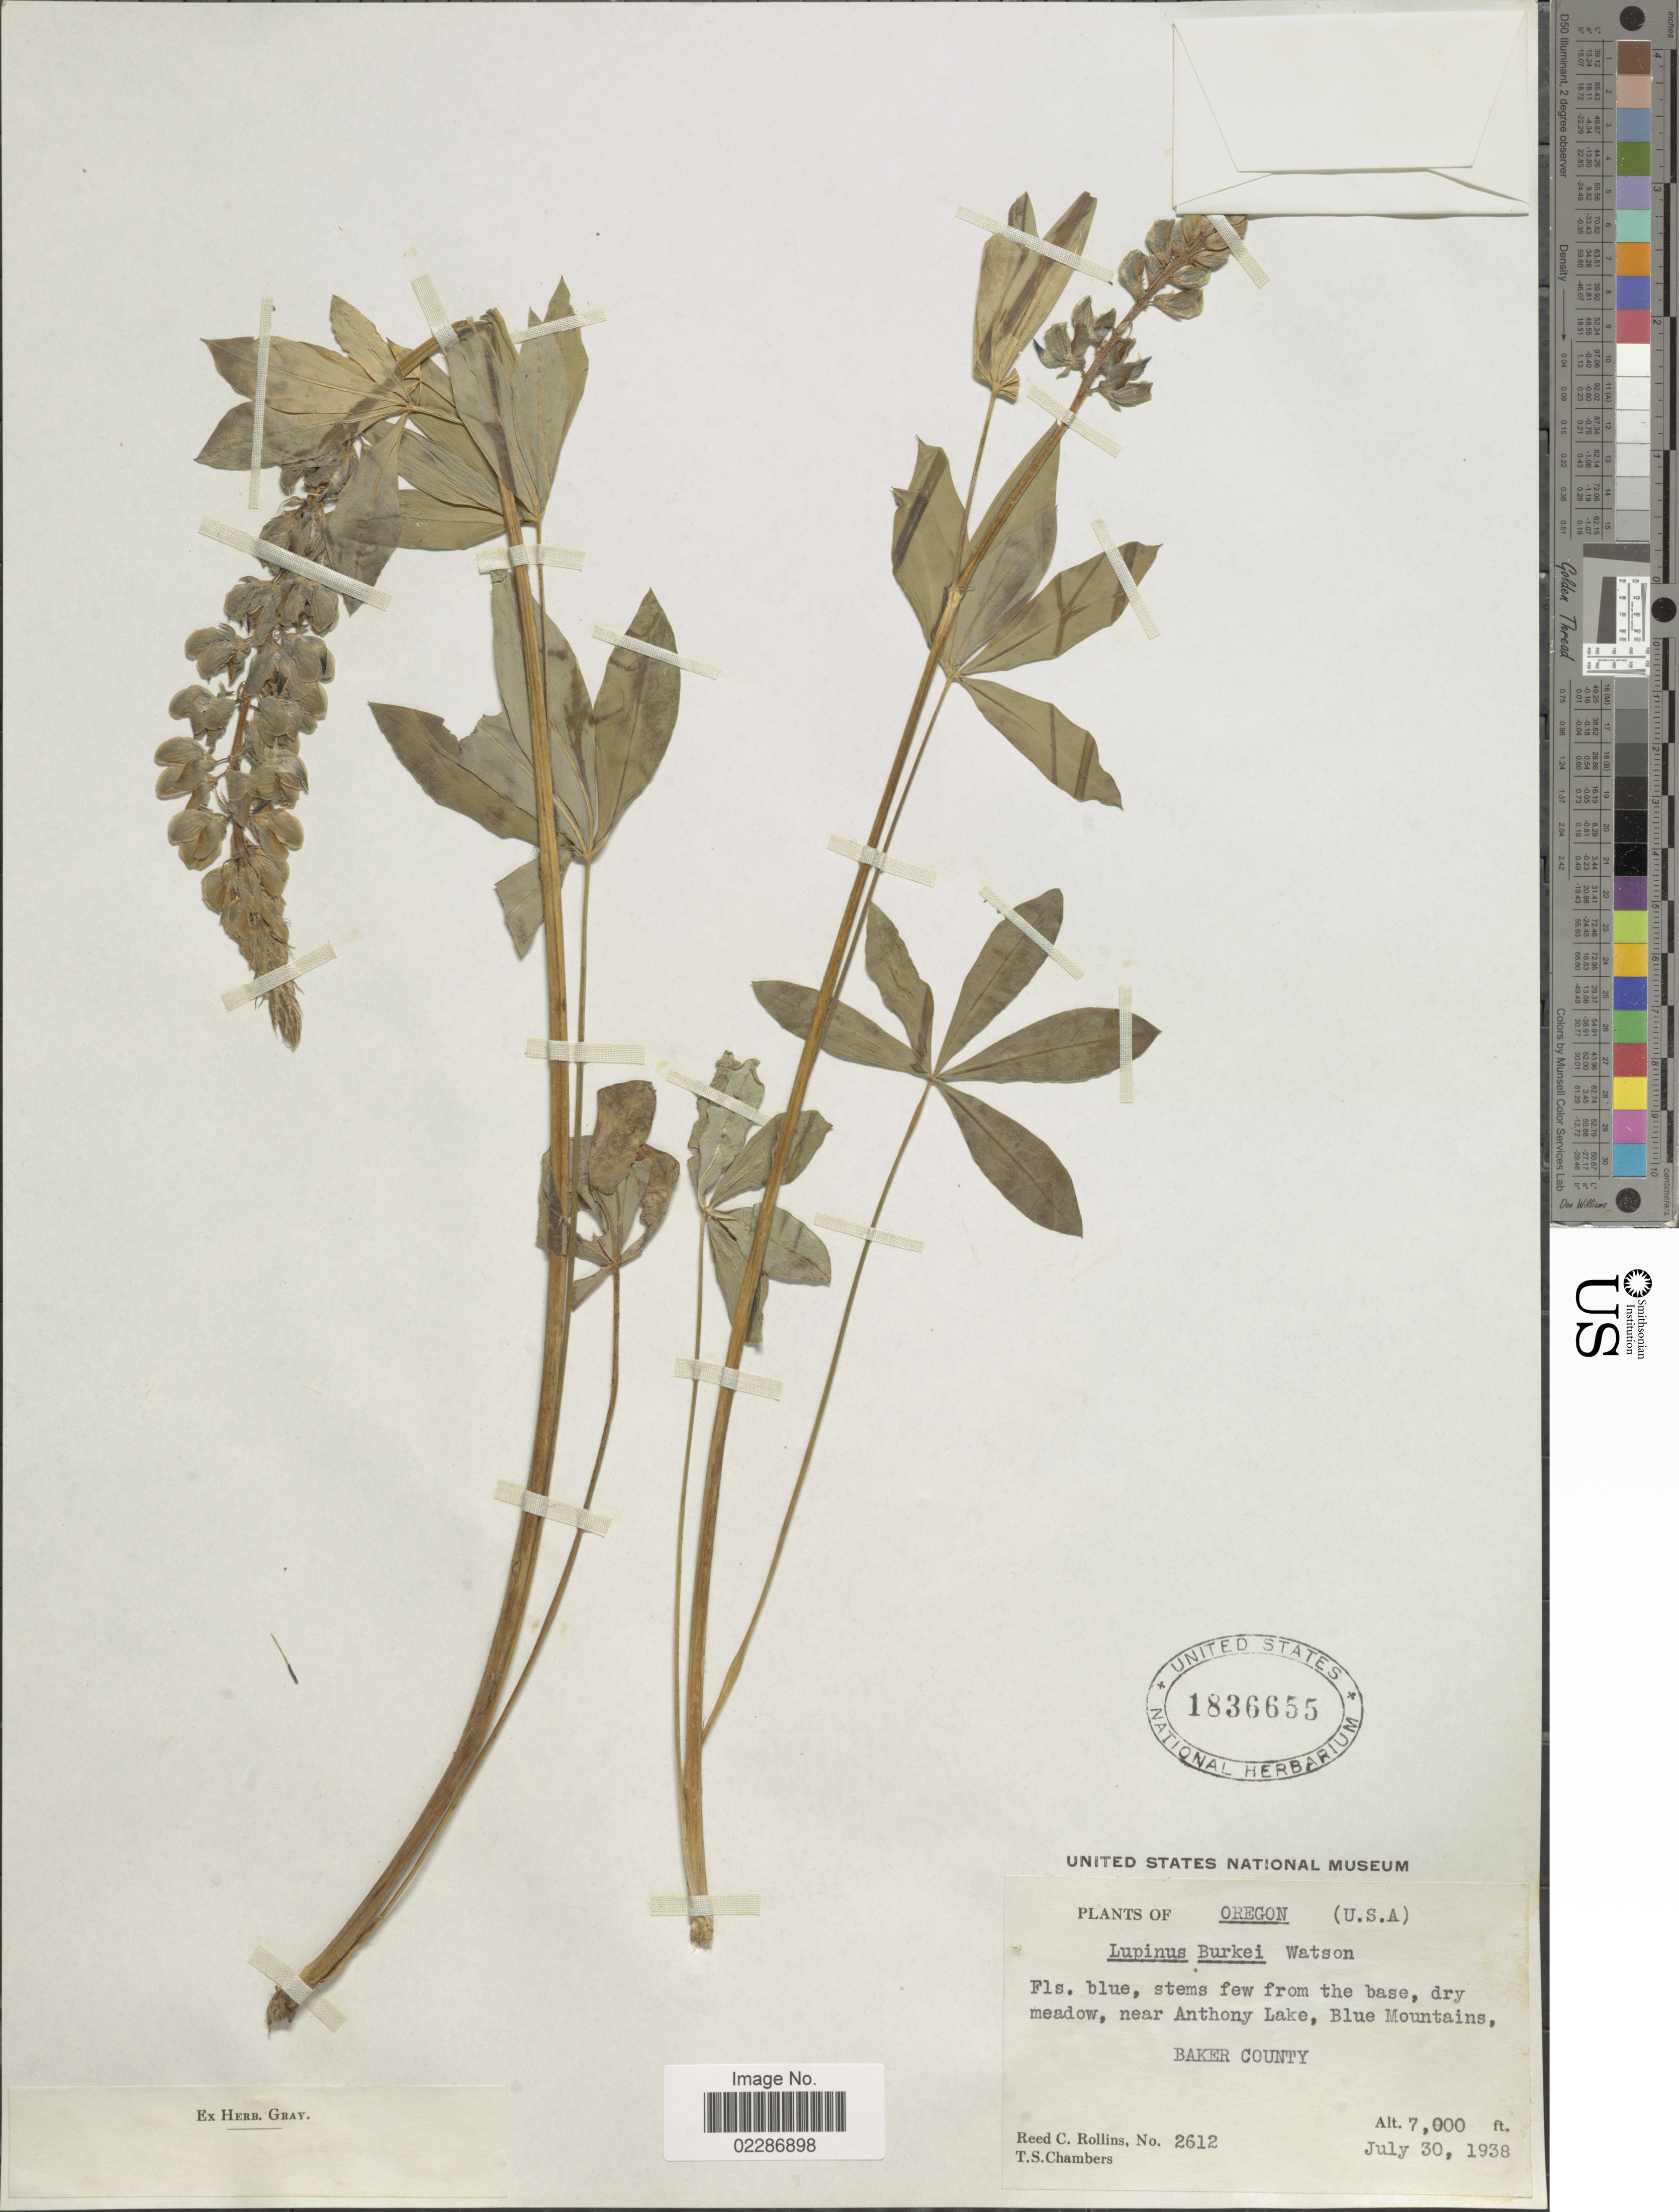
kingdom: Plantae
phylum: Tracheophyta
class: Magnoliopsida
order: Fabales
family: Fabaceae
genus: Lupinus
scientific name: Lupinus burkei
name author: S. Watson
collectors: R. Collins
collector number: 2612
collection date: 1938-07-30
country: United States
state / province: Oregon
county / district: Baker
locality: Near Anthony Lake, Blue Mountains, Baker County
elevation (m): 2134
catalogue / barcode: US 1836655